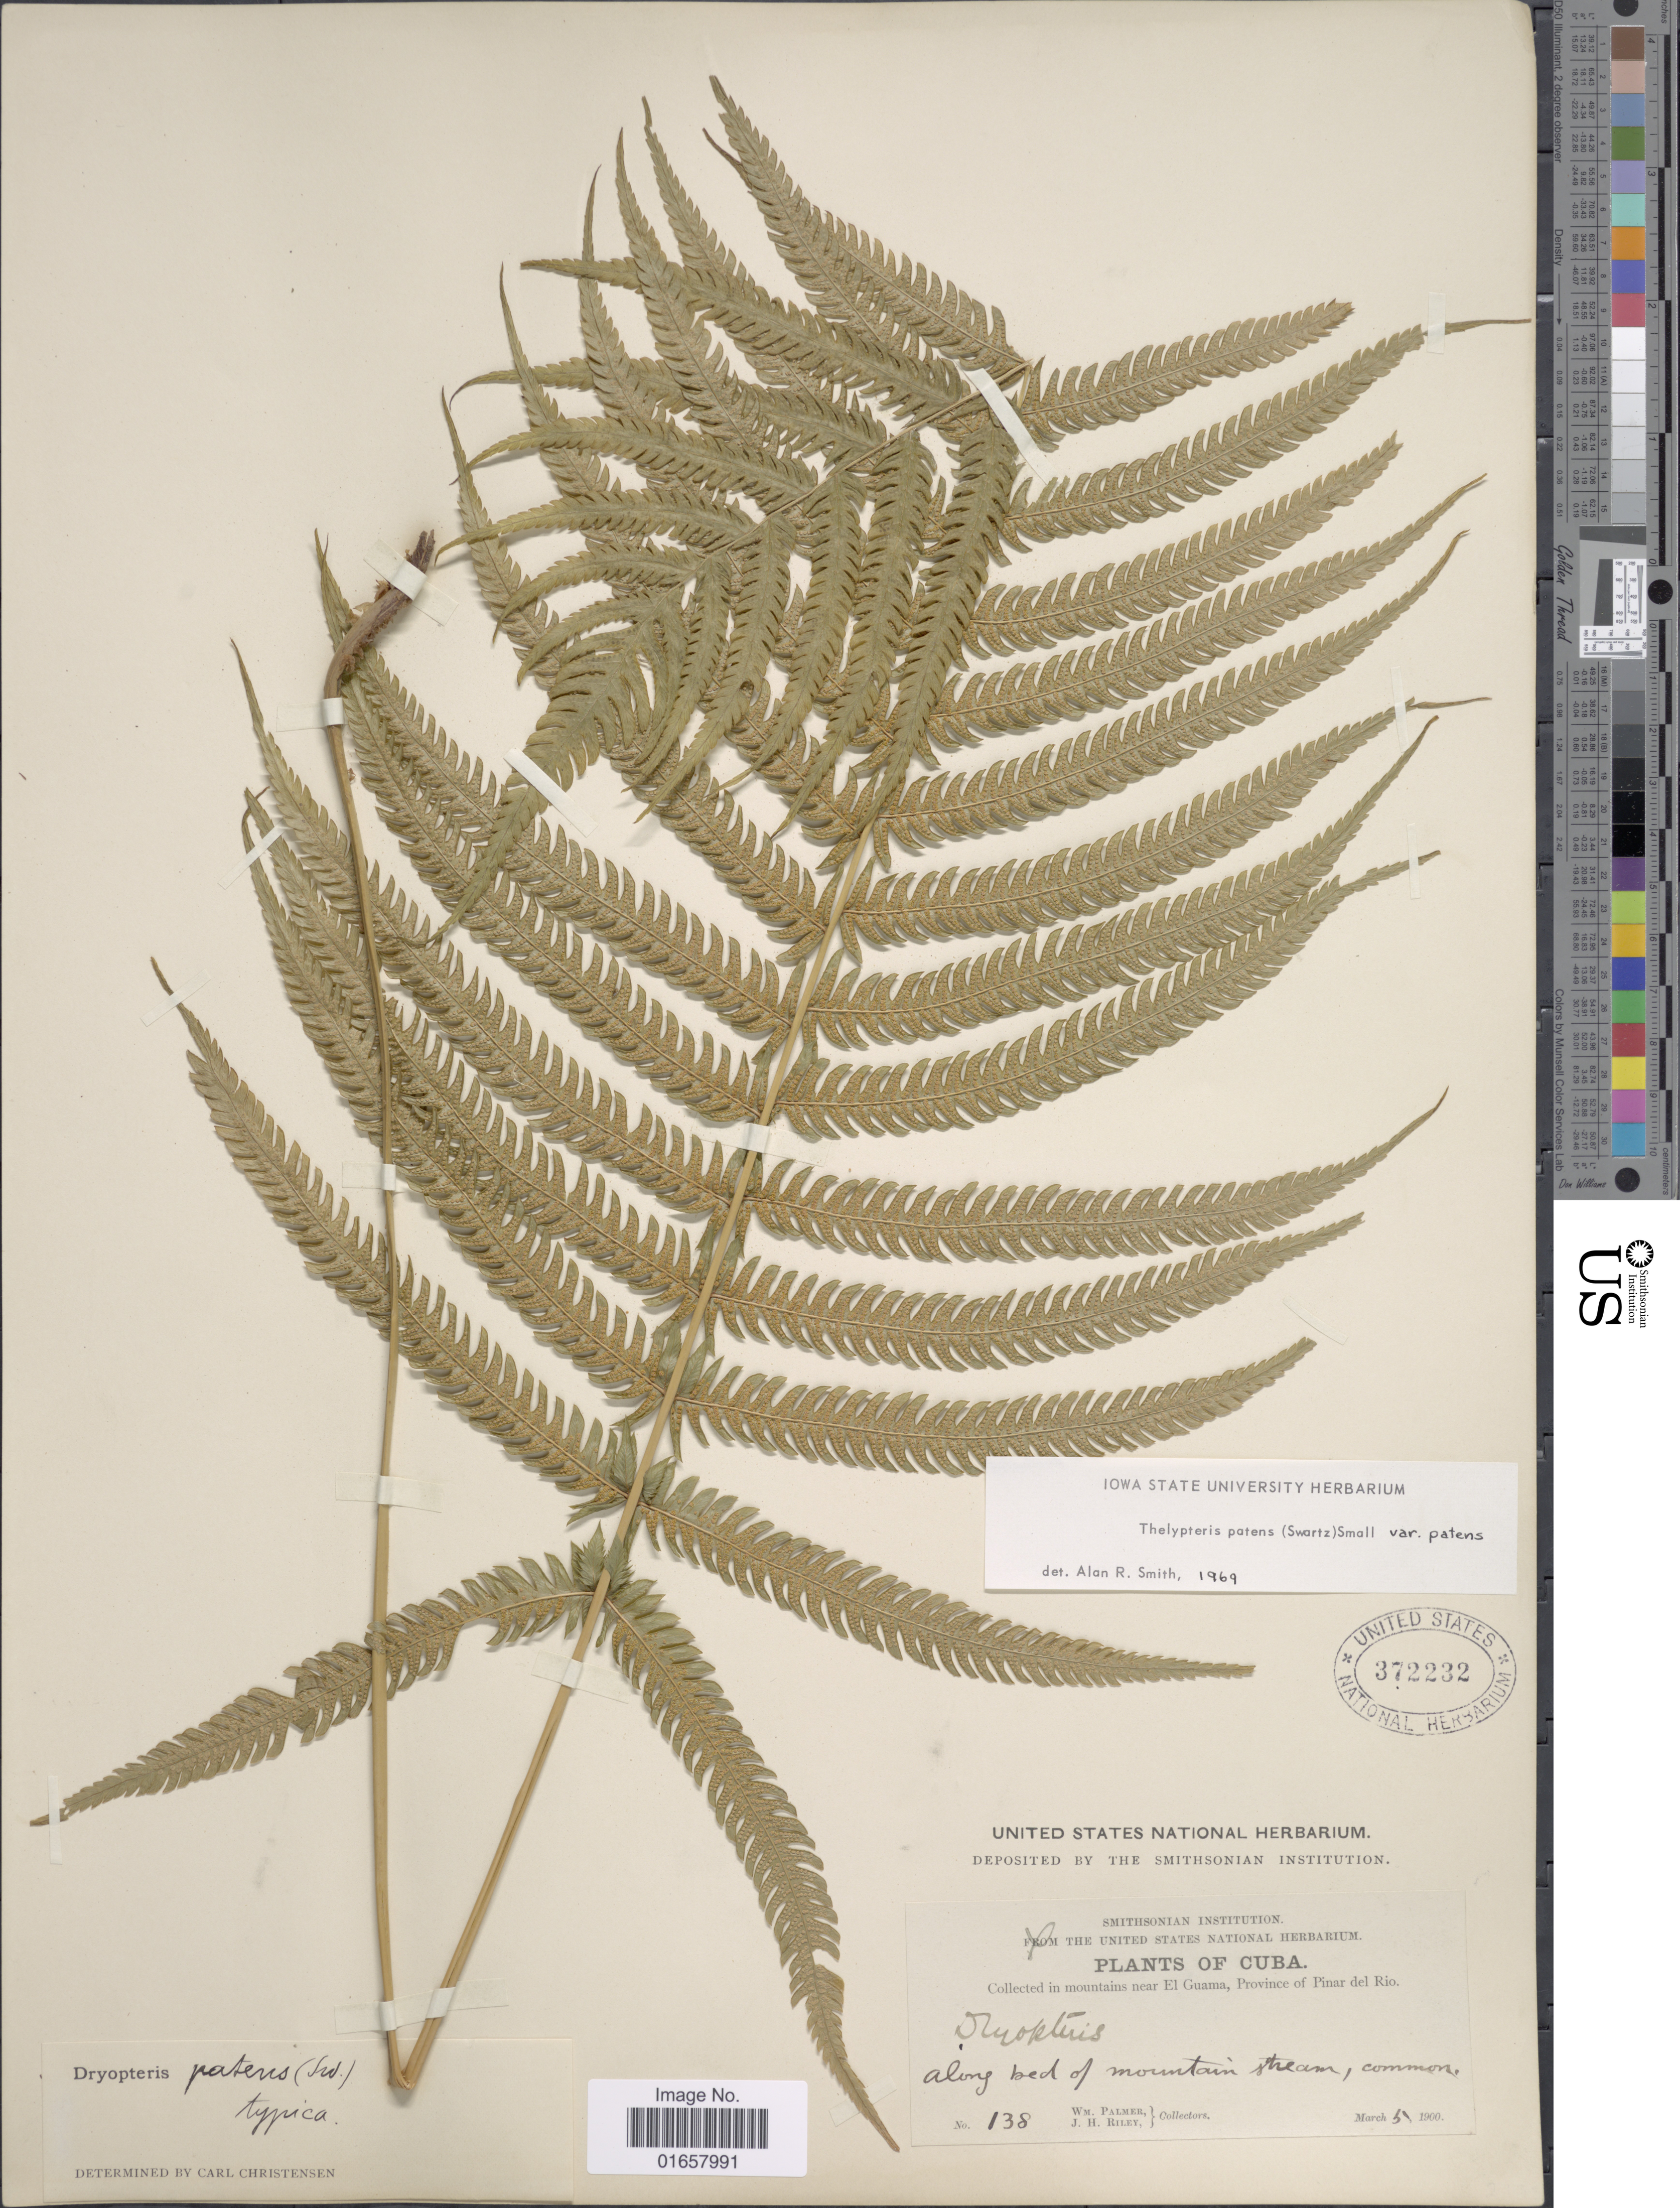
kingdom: Plantae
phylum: Tracheophyta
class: Polypodiopsida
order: Polypodiales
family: Thelypteridaceae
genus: Christella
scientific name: Christella patens var. patens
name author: (Sw.) Holttum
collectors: W. Palmer & J. H. Riley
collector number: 138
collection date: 1900-03-05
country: Cuba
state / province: Pinar del Río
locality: Cuba, in mountains near El Guama, Province of Pinar del Rio.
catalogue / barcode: US 372232